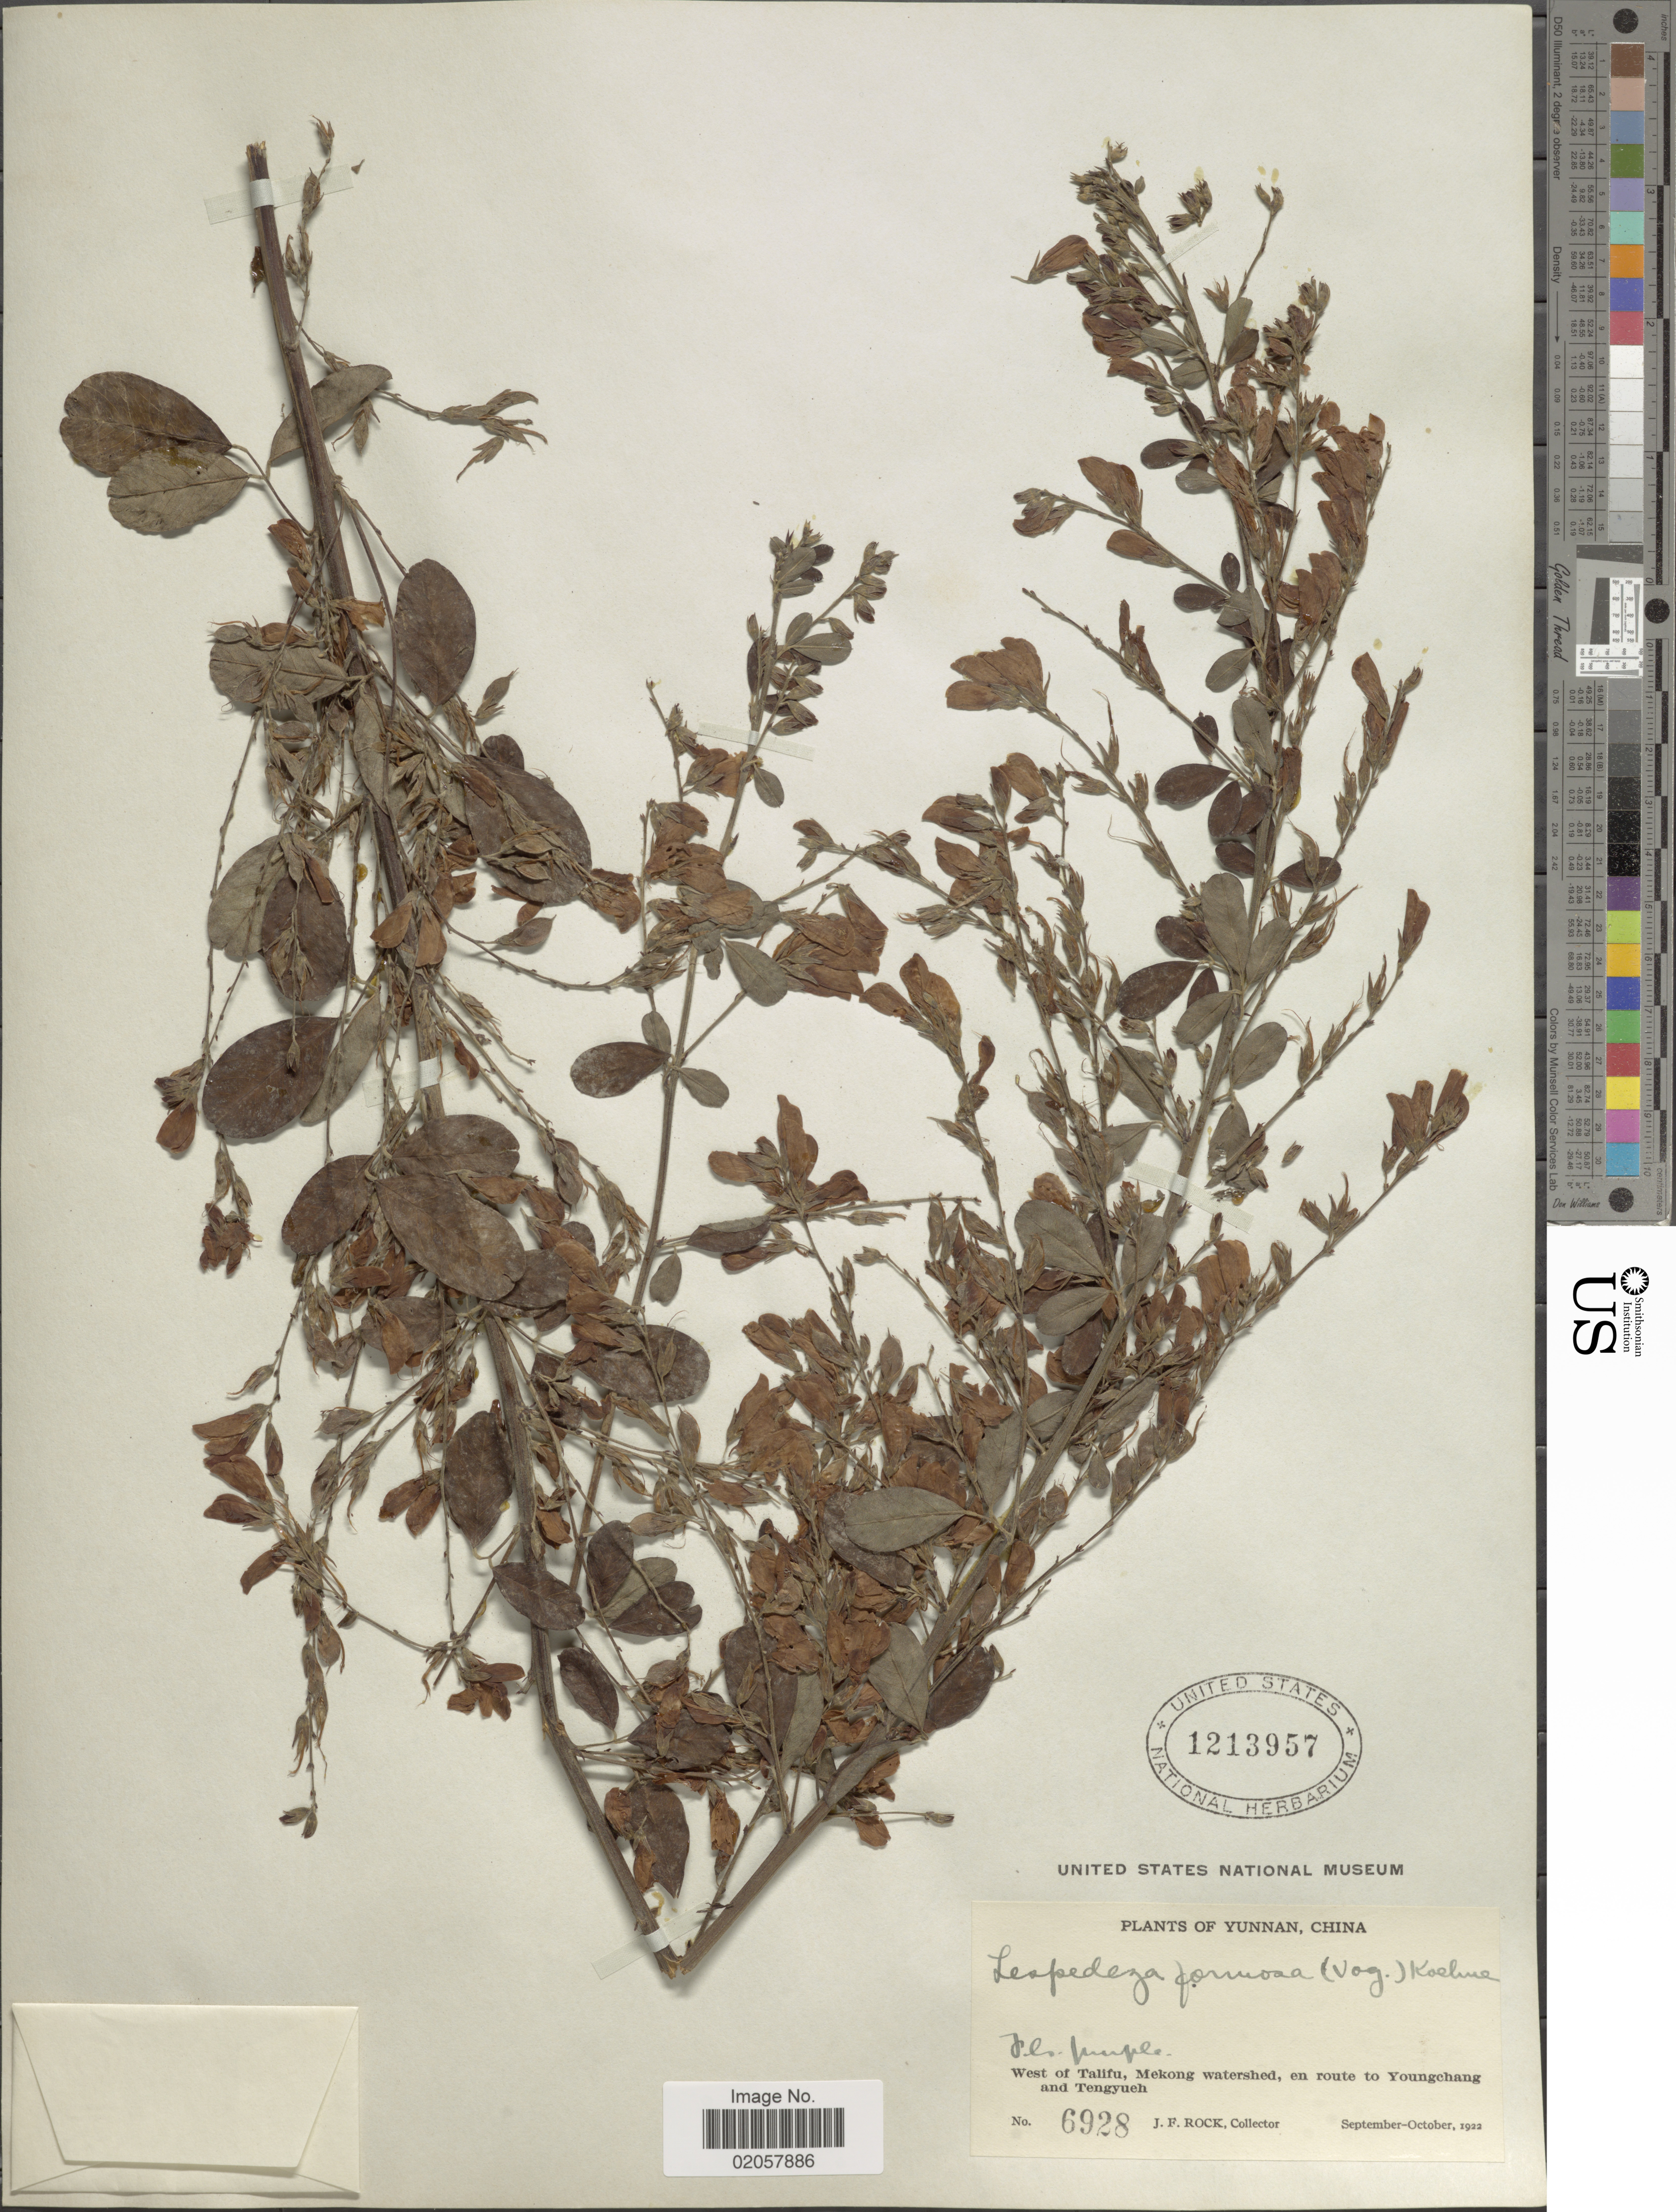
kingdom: Plantae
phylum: Tracheophyta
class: Magnoliopsida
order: Fabales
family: Fabaceae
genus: Lespedeza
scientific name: Lespedeza formosa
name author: (Vogel) Koehne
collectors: J. Rock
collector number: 6928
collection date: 1922-09/1922-10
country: China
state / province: Yunnan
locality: West of Talifu, Mekong watershed, en route to Youngchang and Tengyueh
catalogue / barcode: US 1213957